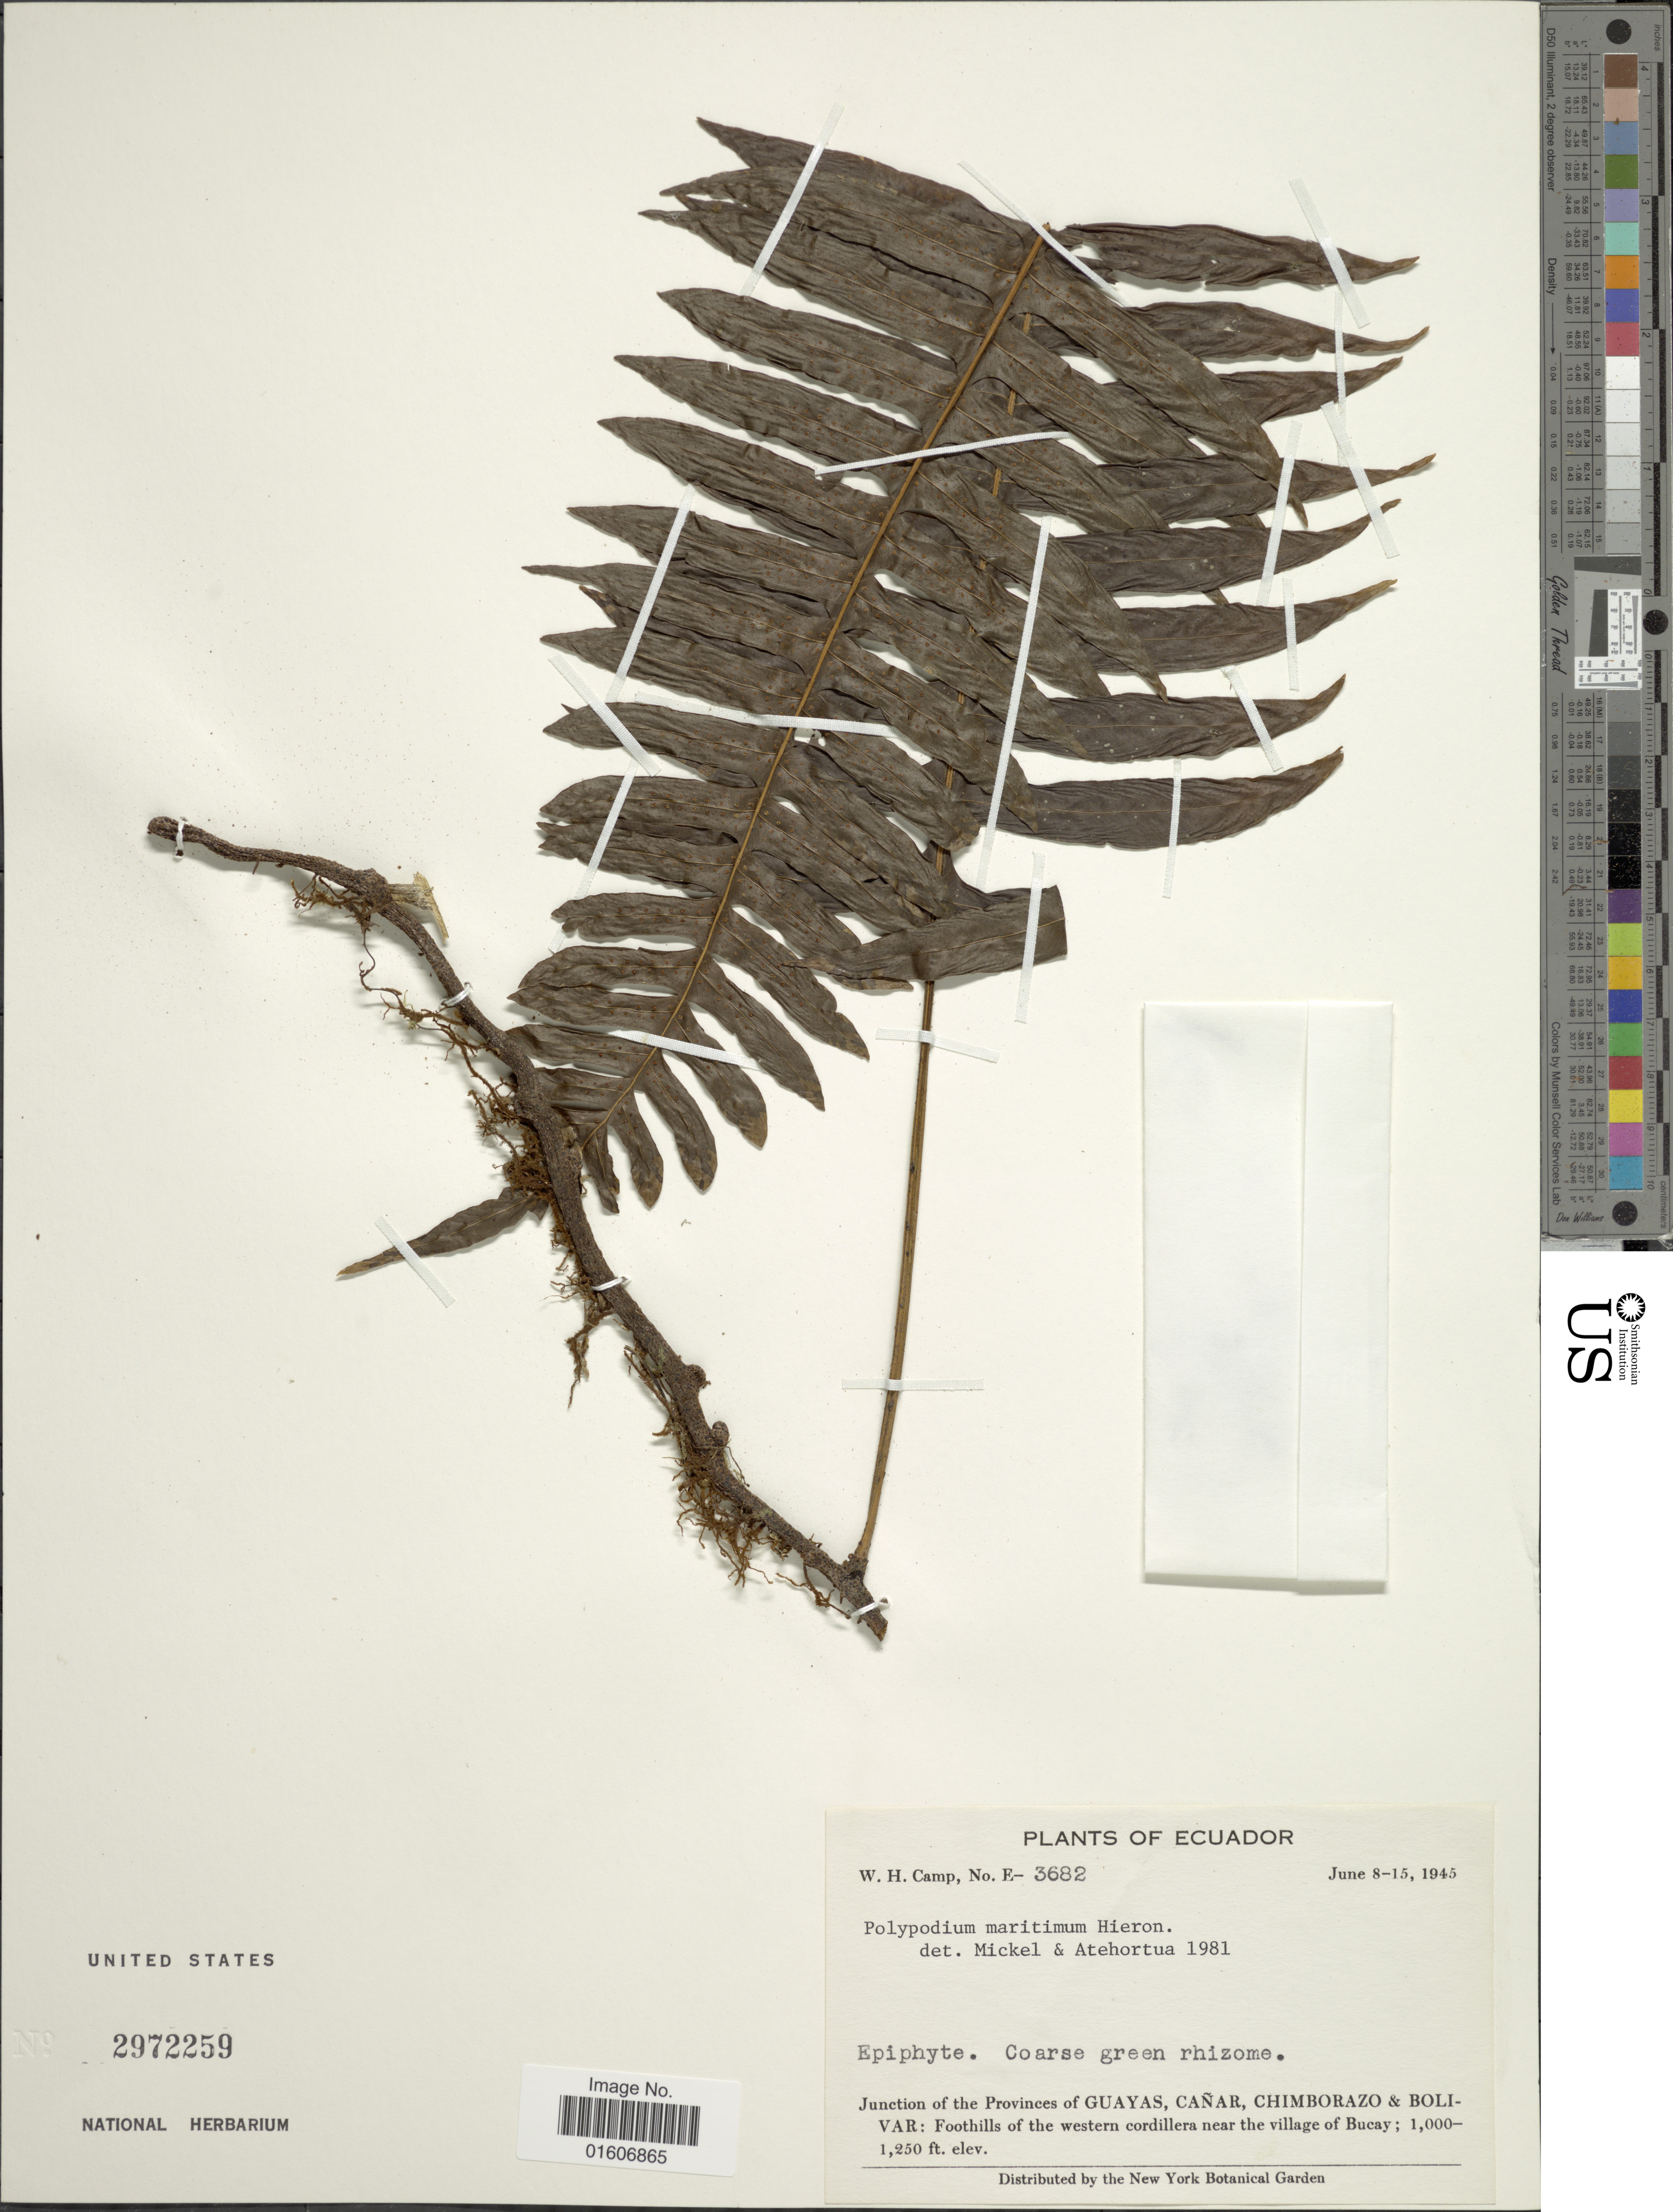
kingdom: Plantae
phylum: Tracheophyta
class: Polypodiopsida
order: Polypodiales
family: Polypodiaceae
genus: Serpocaulon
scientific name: Serpocaulon maritimum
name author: (Hieron.) A.R. Sm.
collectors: W. H. Camp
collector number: E-3682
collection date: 1945-06-08/1945-06-15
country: Ecuador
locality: Junction of the Provinces of Guayas, Cañar, Chimborazo & Bolivar: Foothills of the western cordillera near the village of Bucay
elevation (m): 305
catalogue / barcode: US 2972259